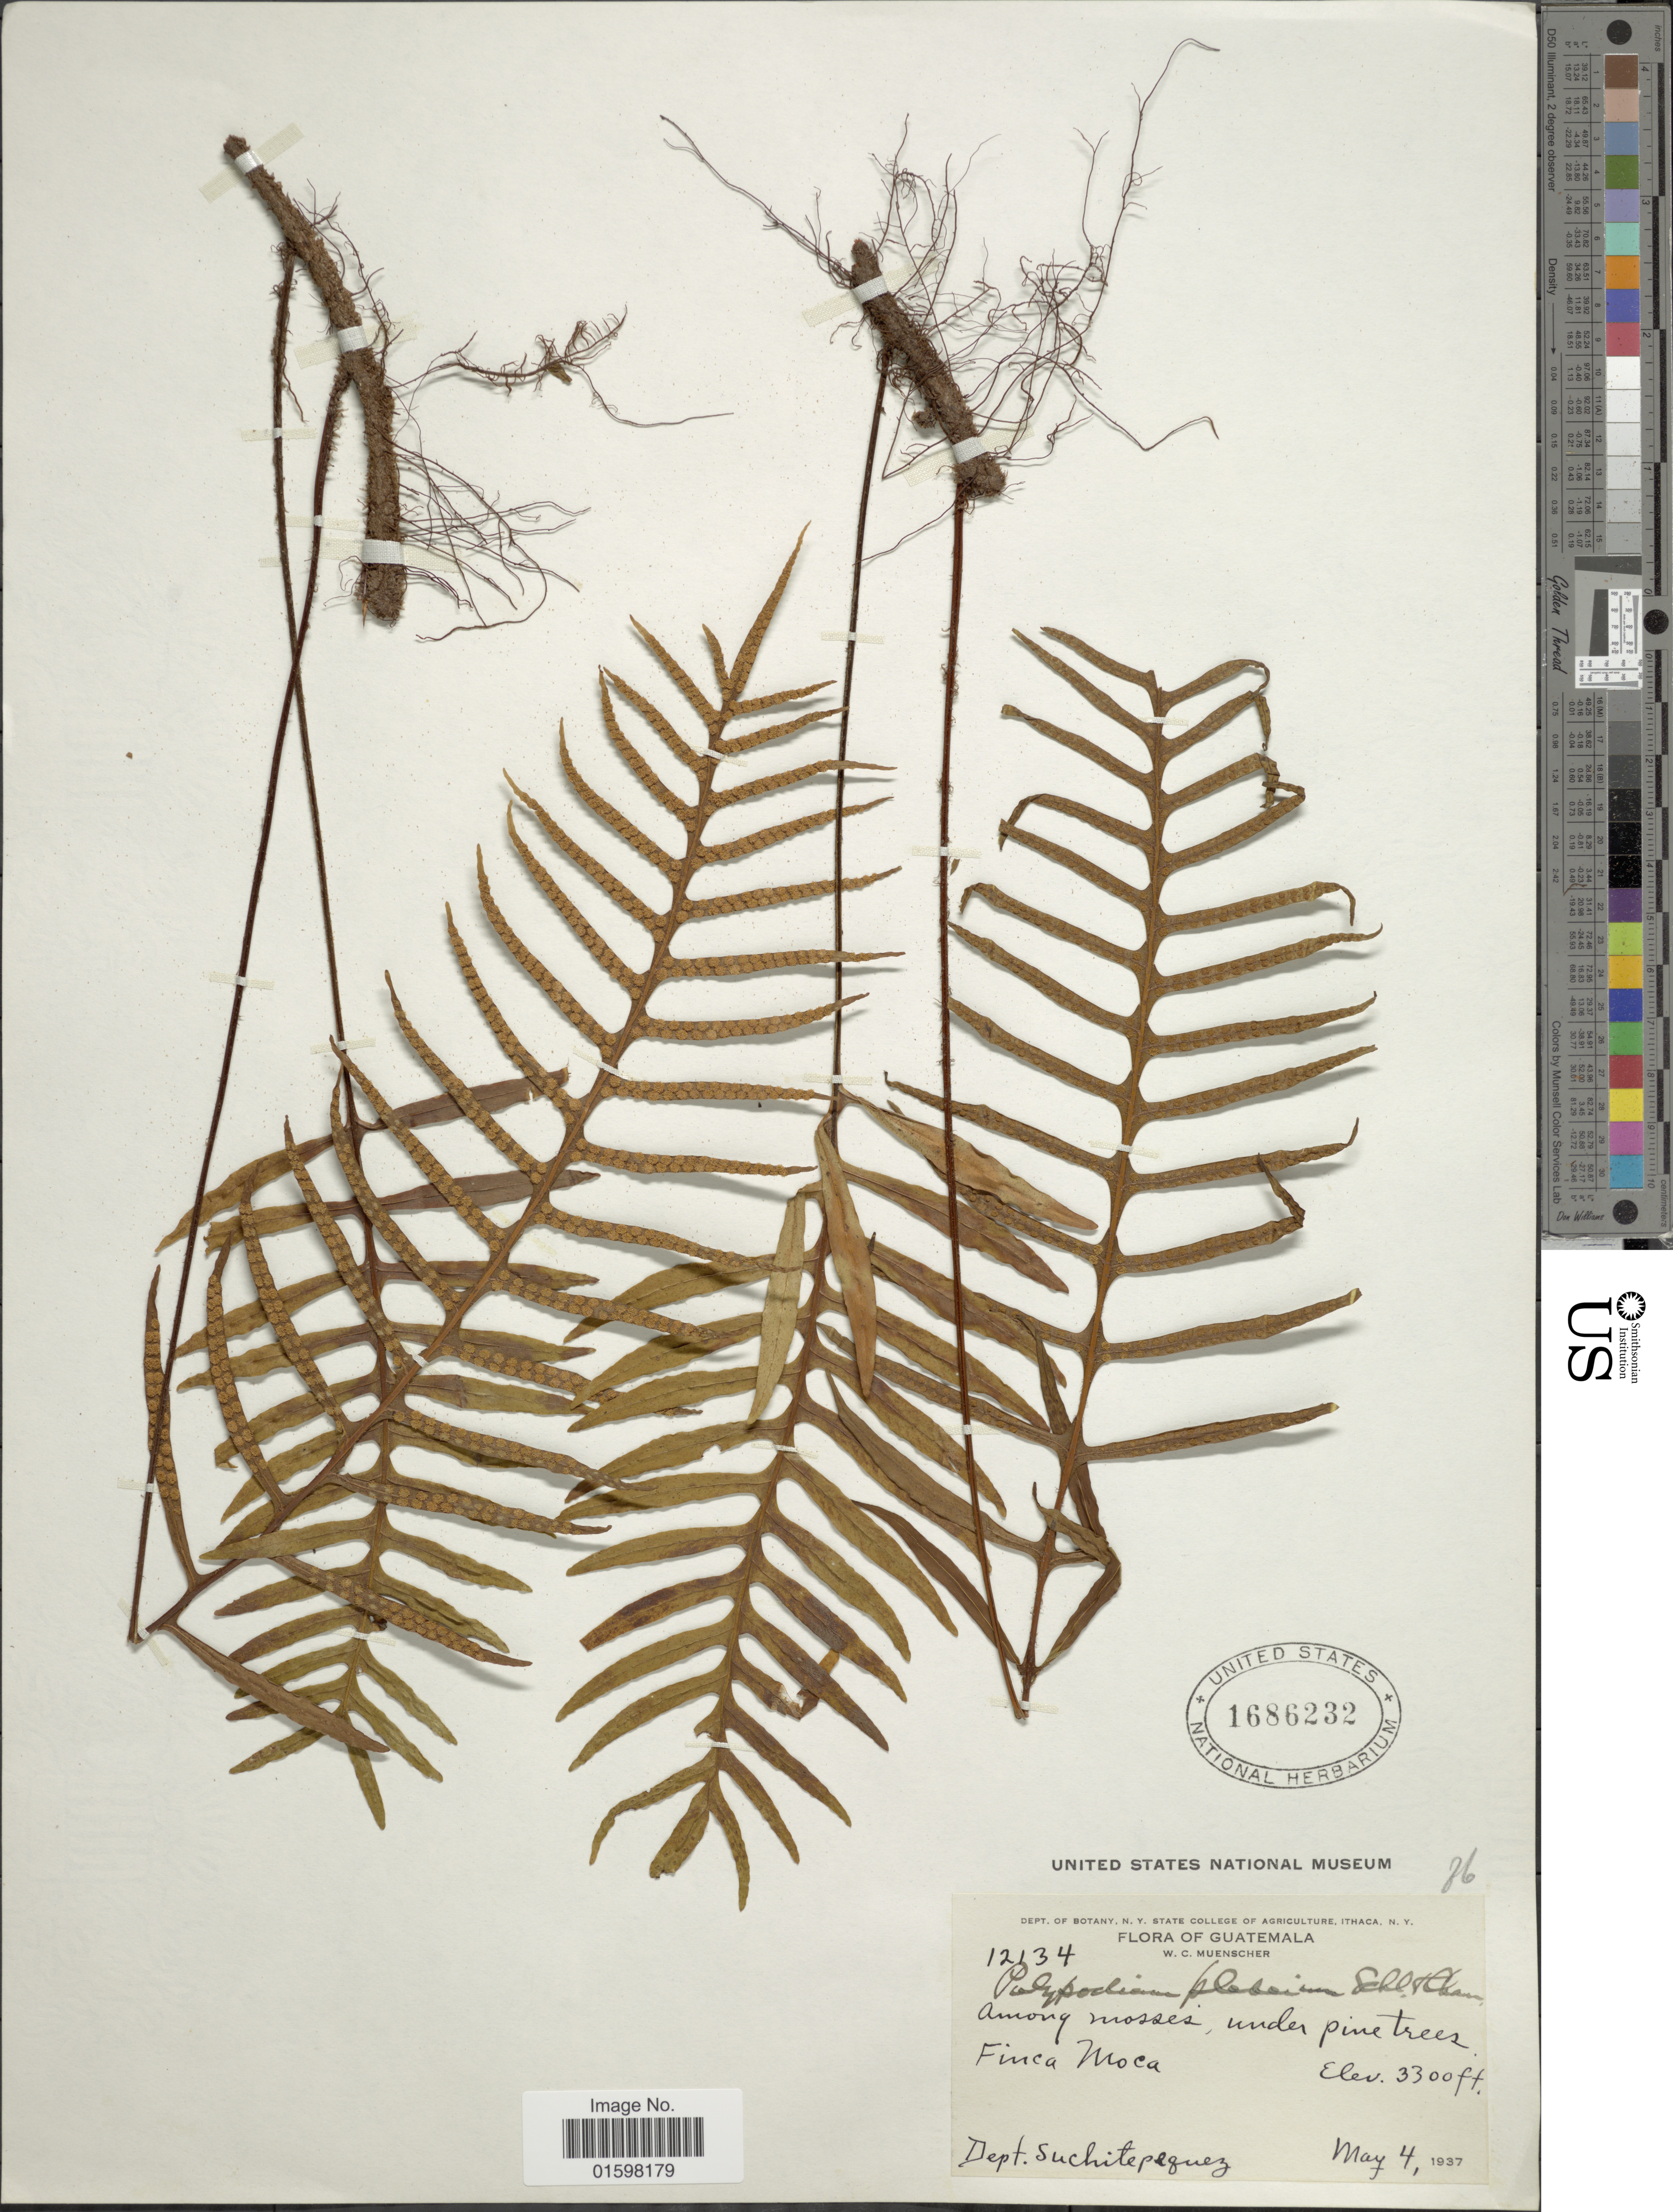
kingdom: Plantae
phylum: Tracheophyta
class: Polypodiopsida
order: Polypodiales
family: Polypodiaceae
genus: Pleopeltis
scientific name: Pleopeltis plebeia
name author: (Schltdl. ex Cham.) A.R. Sm. & Tejero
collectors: W. Muenscher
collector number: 12134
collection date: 1937-05-04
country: Guatemala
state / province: Suchitepéquez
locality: Among mosses, under pine tree, Finca Moca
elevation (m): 1006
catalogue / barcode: US 1686232